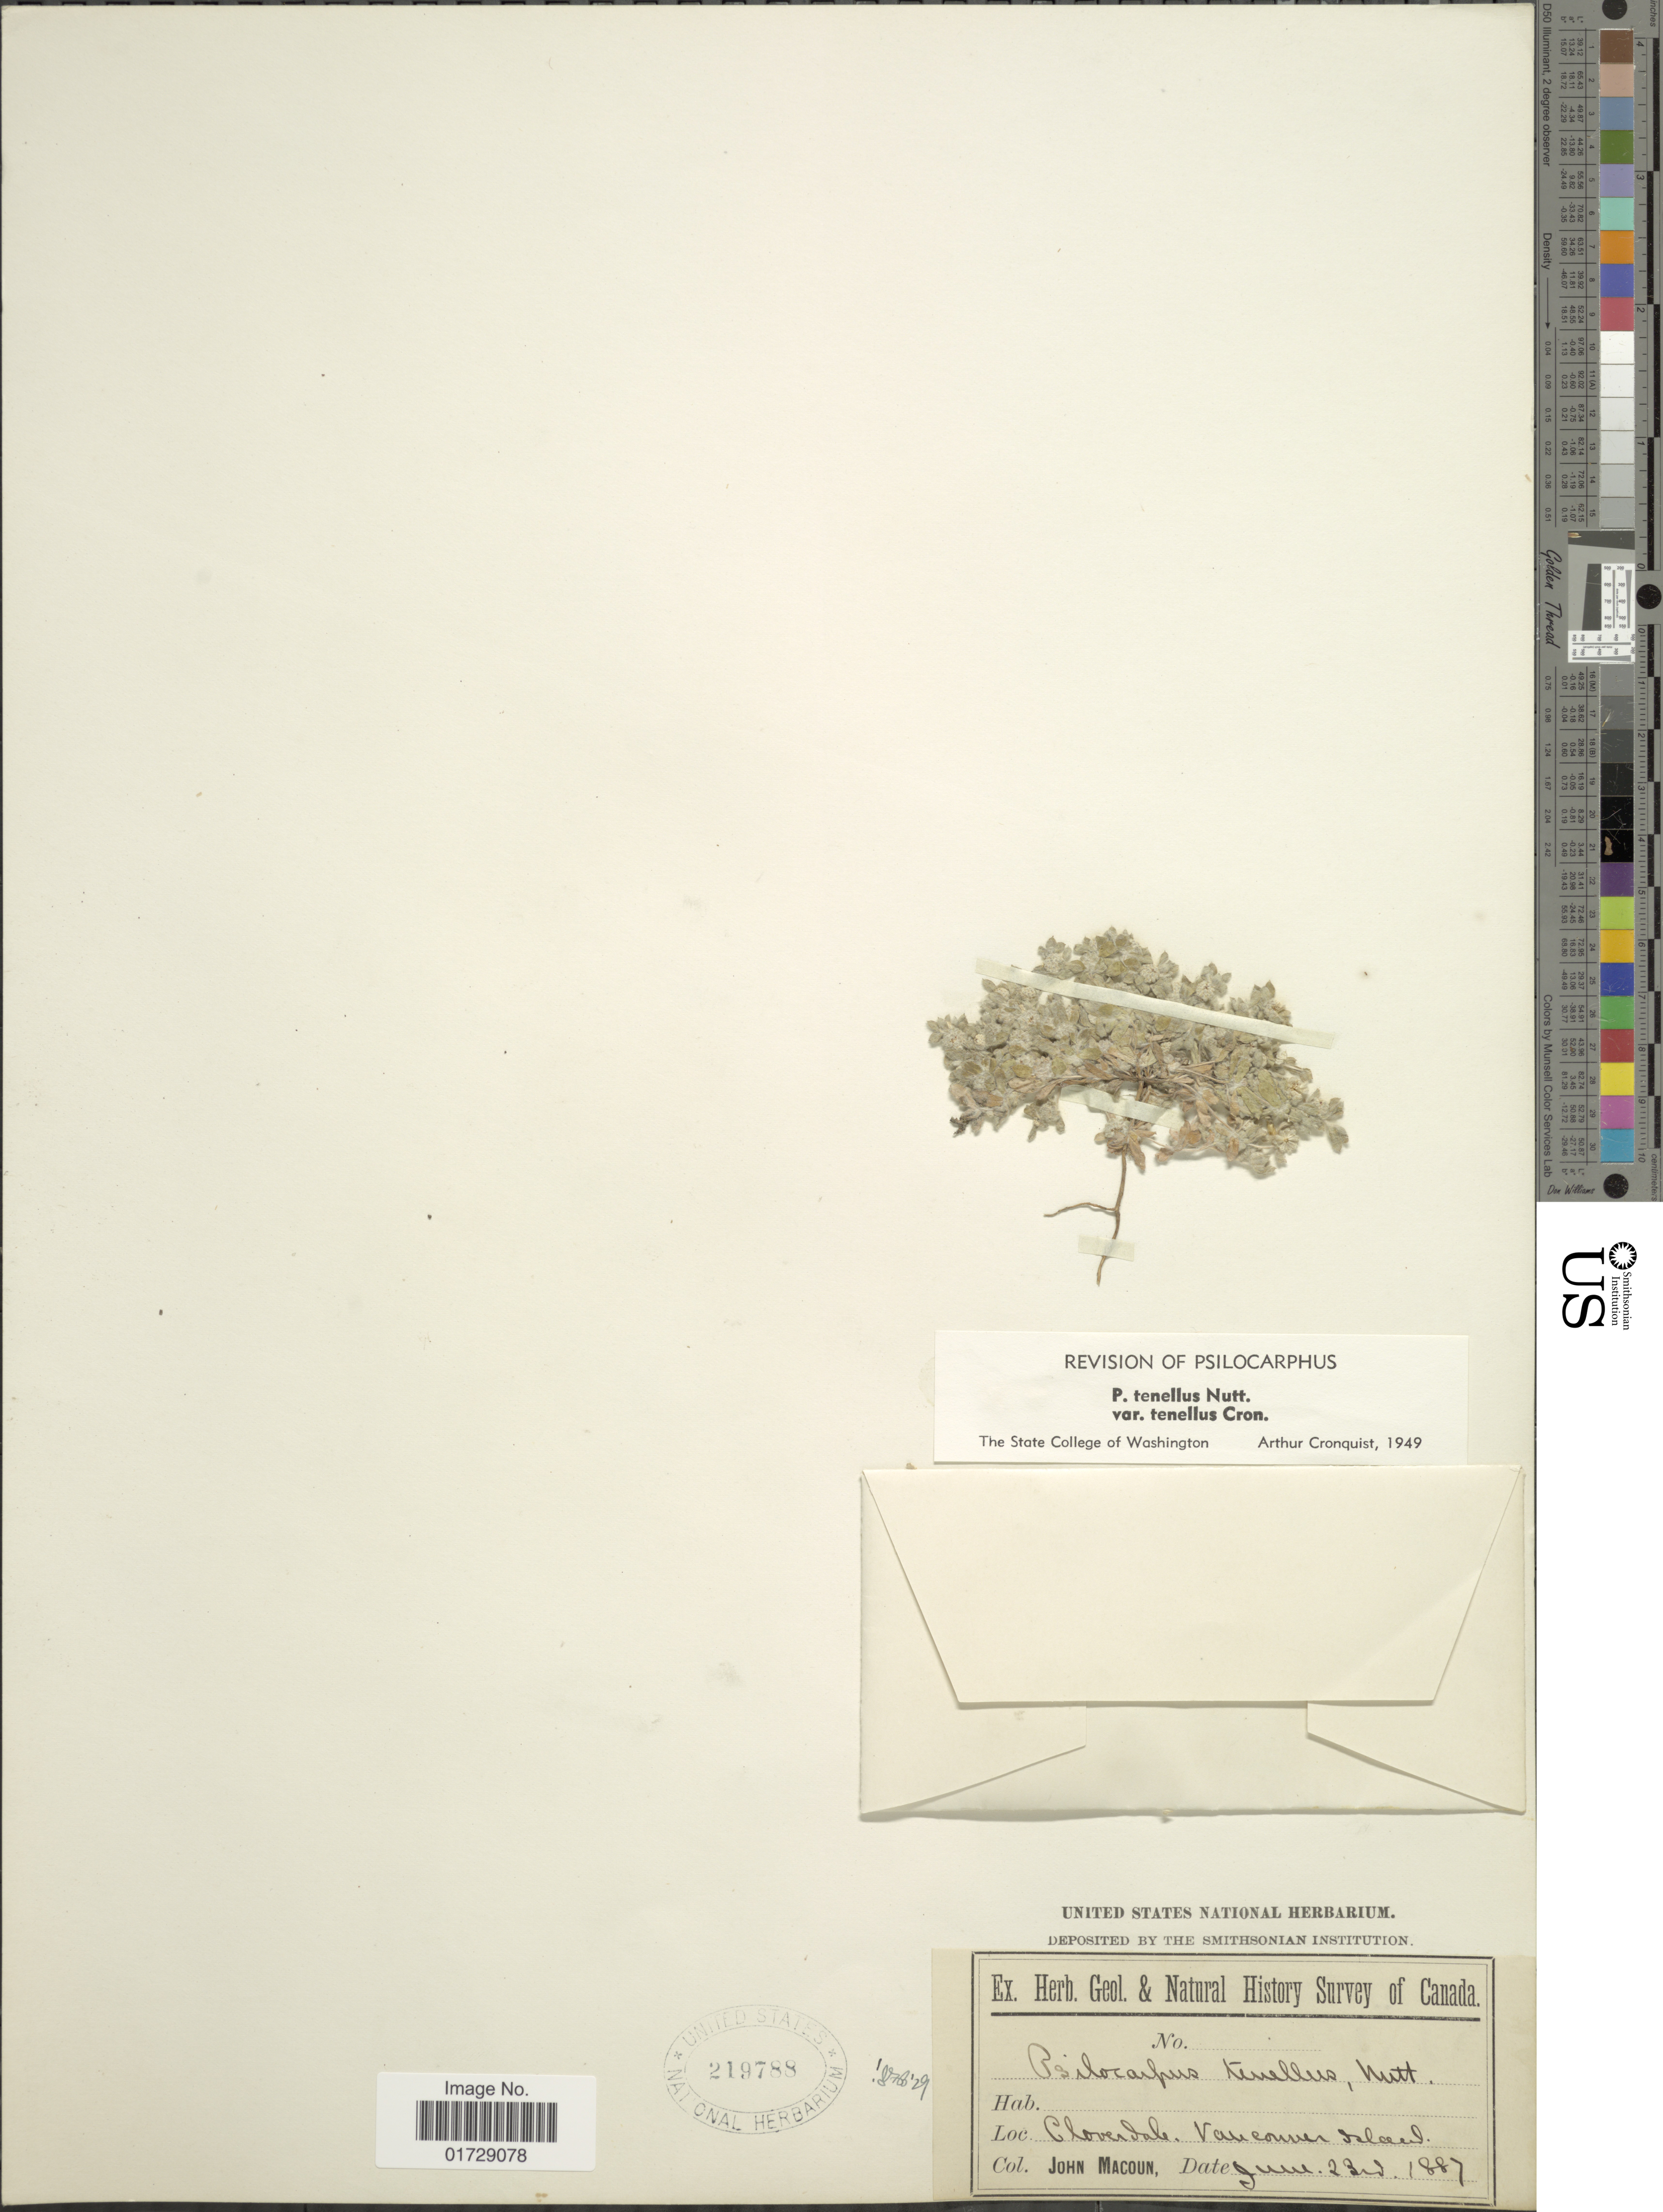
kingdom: Plantae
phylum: Tracheophyta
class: Magnoliopsida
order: Asterales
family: Asteraceae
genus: Psilocarphus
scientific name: Psilocarphus tenellus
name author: Nutt.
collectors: J. Macoun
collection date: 1887-06-23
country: Canada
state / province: British Columbia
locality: Cloverdale, Vancouver Island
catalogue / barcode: US 219788